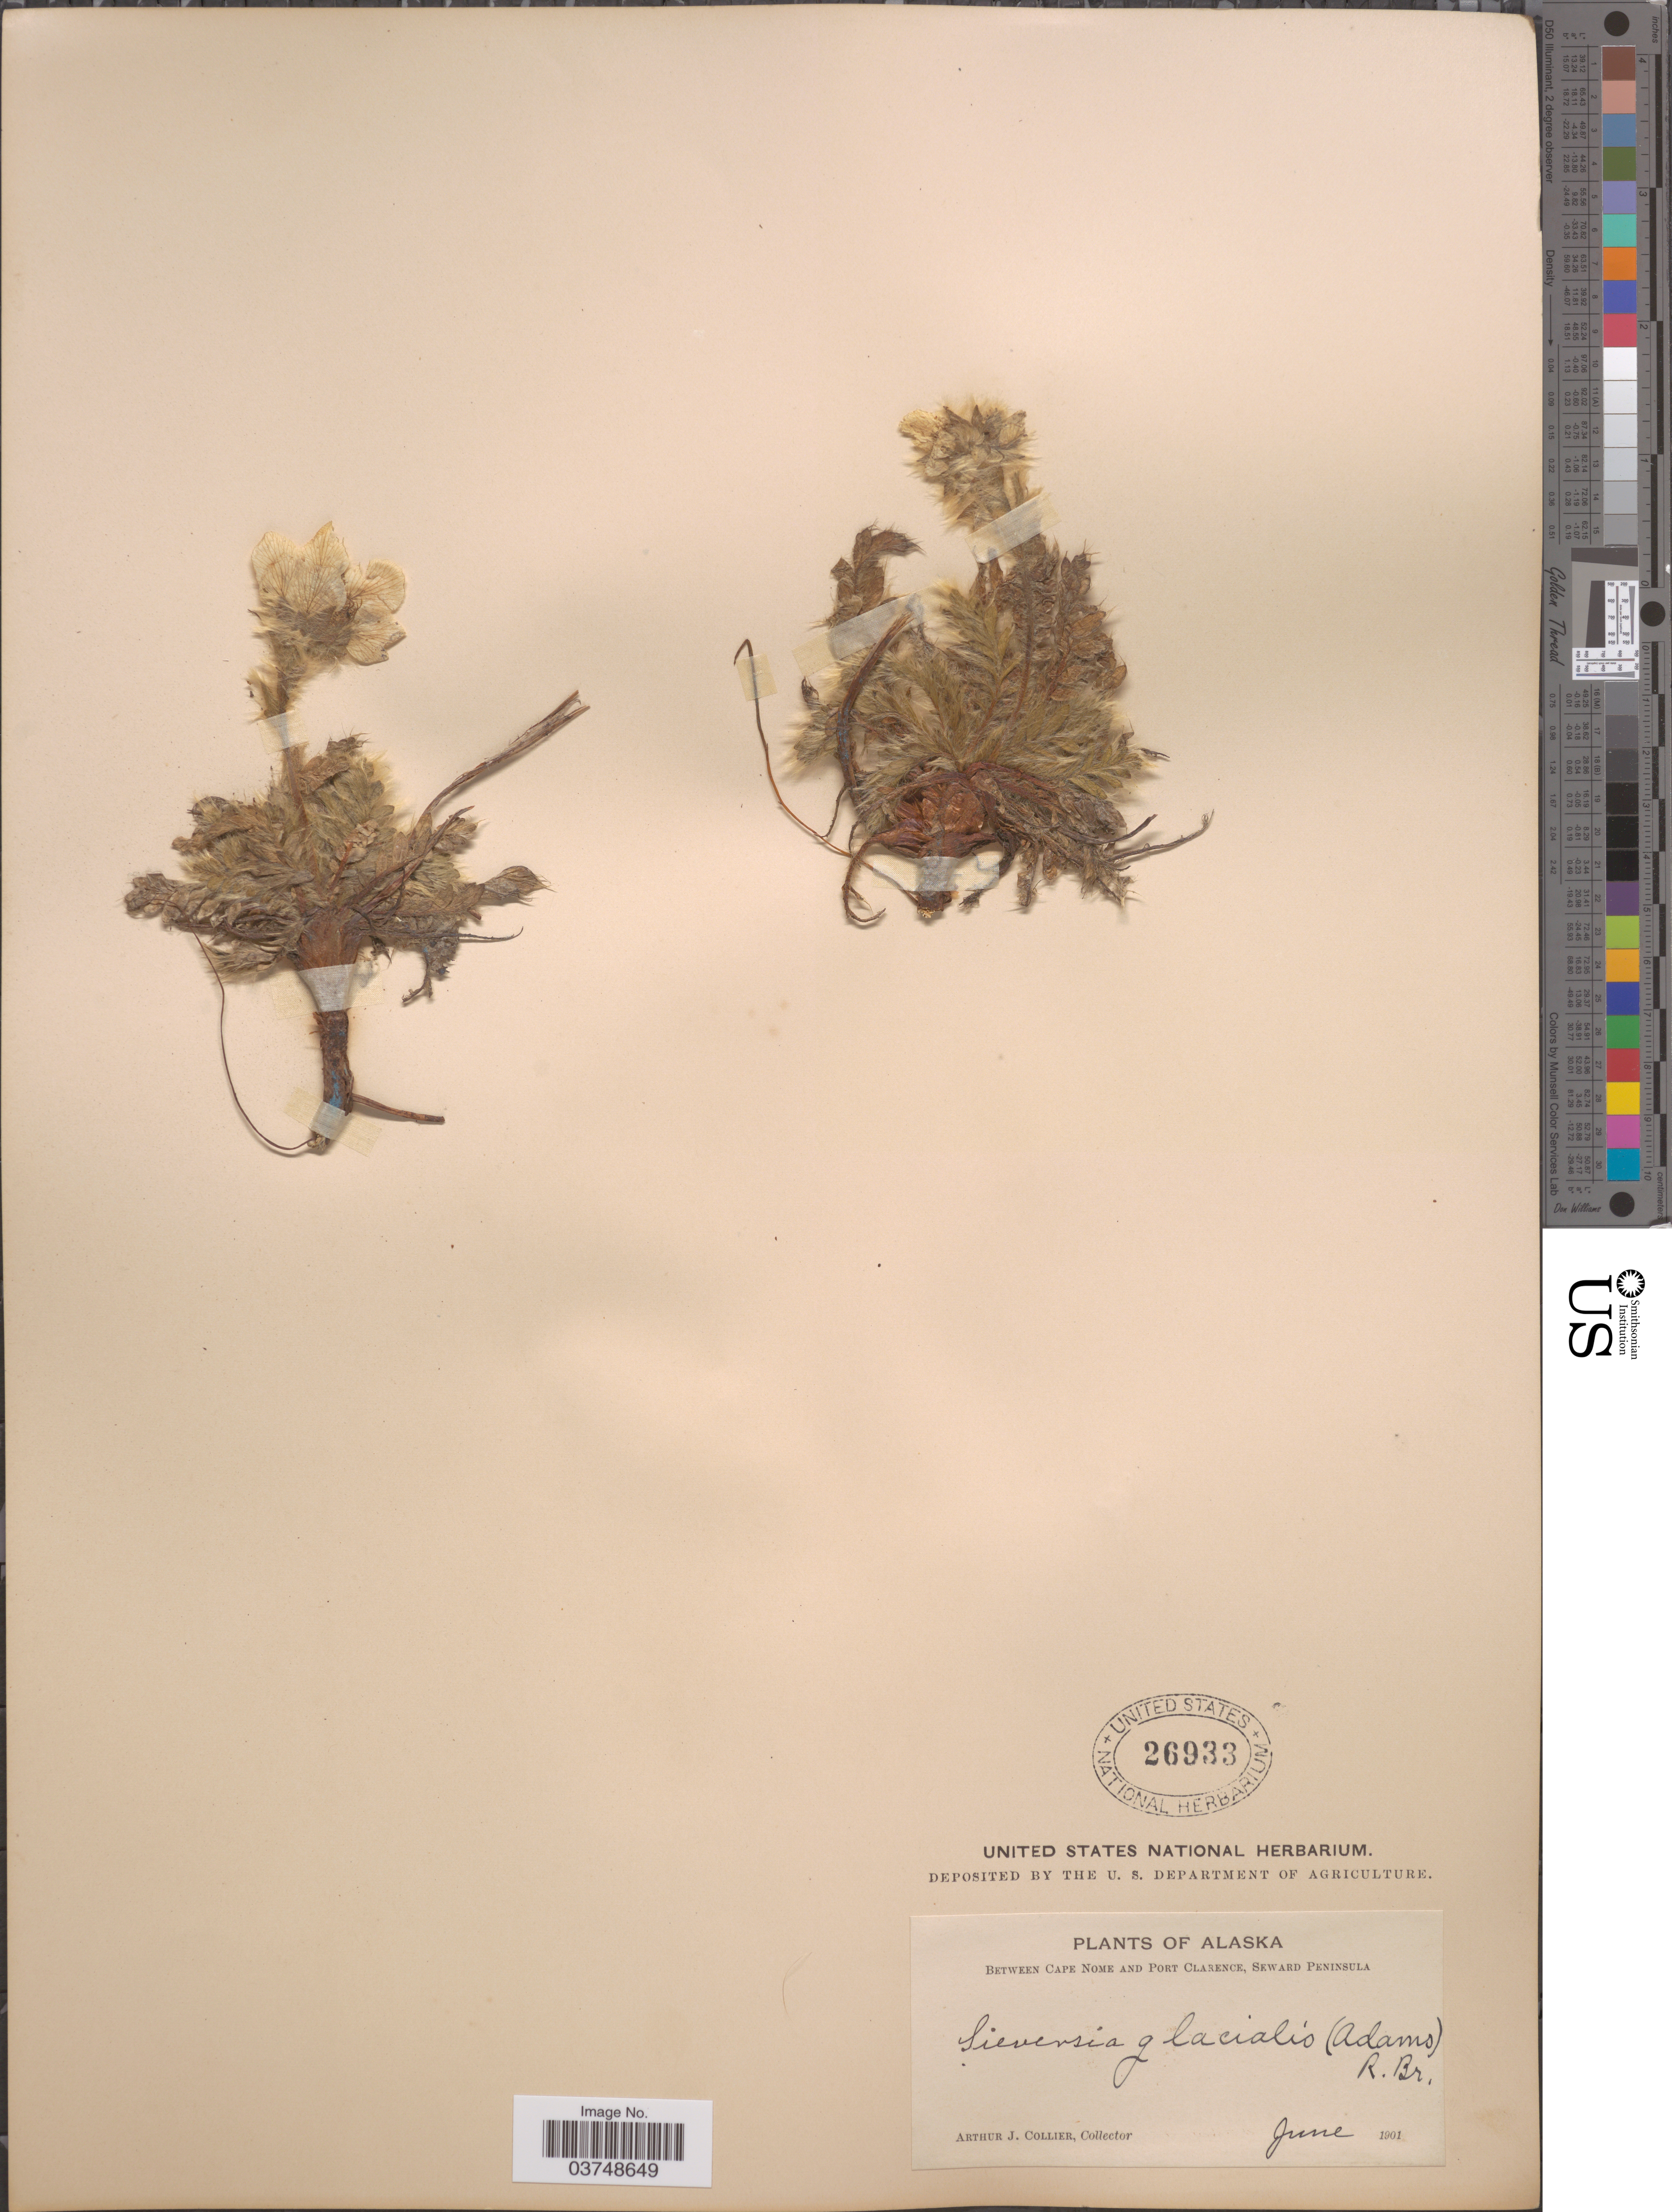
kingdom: Plantae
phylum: Tracheophyta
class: Magnoliopsida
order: Rosales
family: Rosaceae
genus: Geum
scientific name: Geum glaciale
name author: Adams ex Fisch.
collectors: A. Collier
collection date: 1901-06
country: United States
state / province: Alaska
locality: Between Cape Nome and Port Clarence, Seward Peninsula.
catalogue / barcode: US 26933